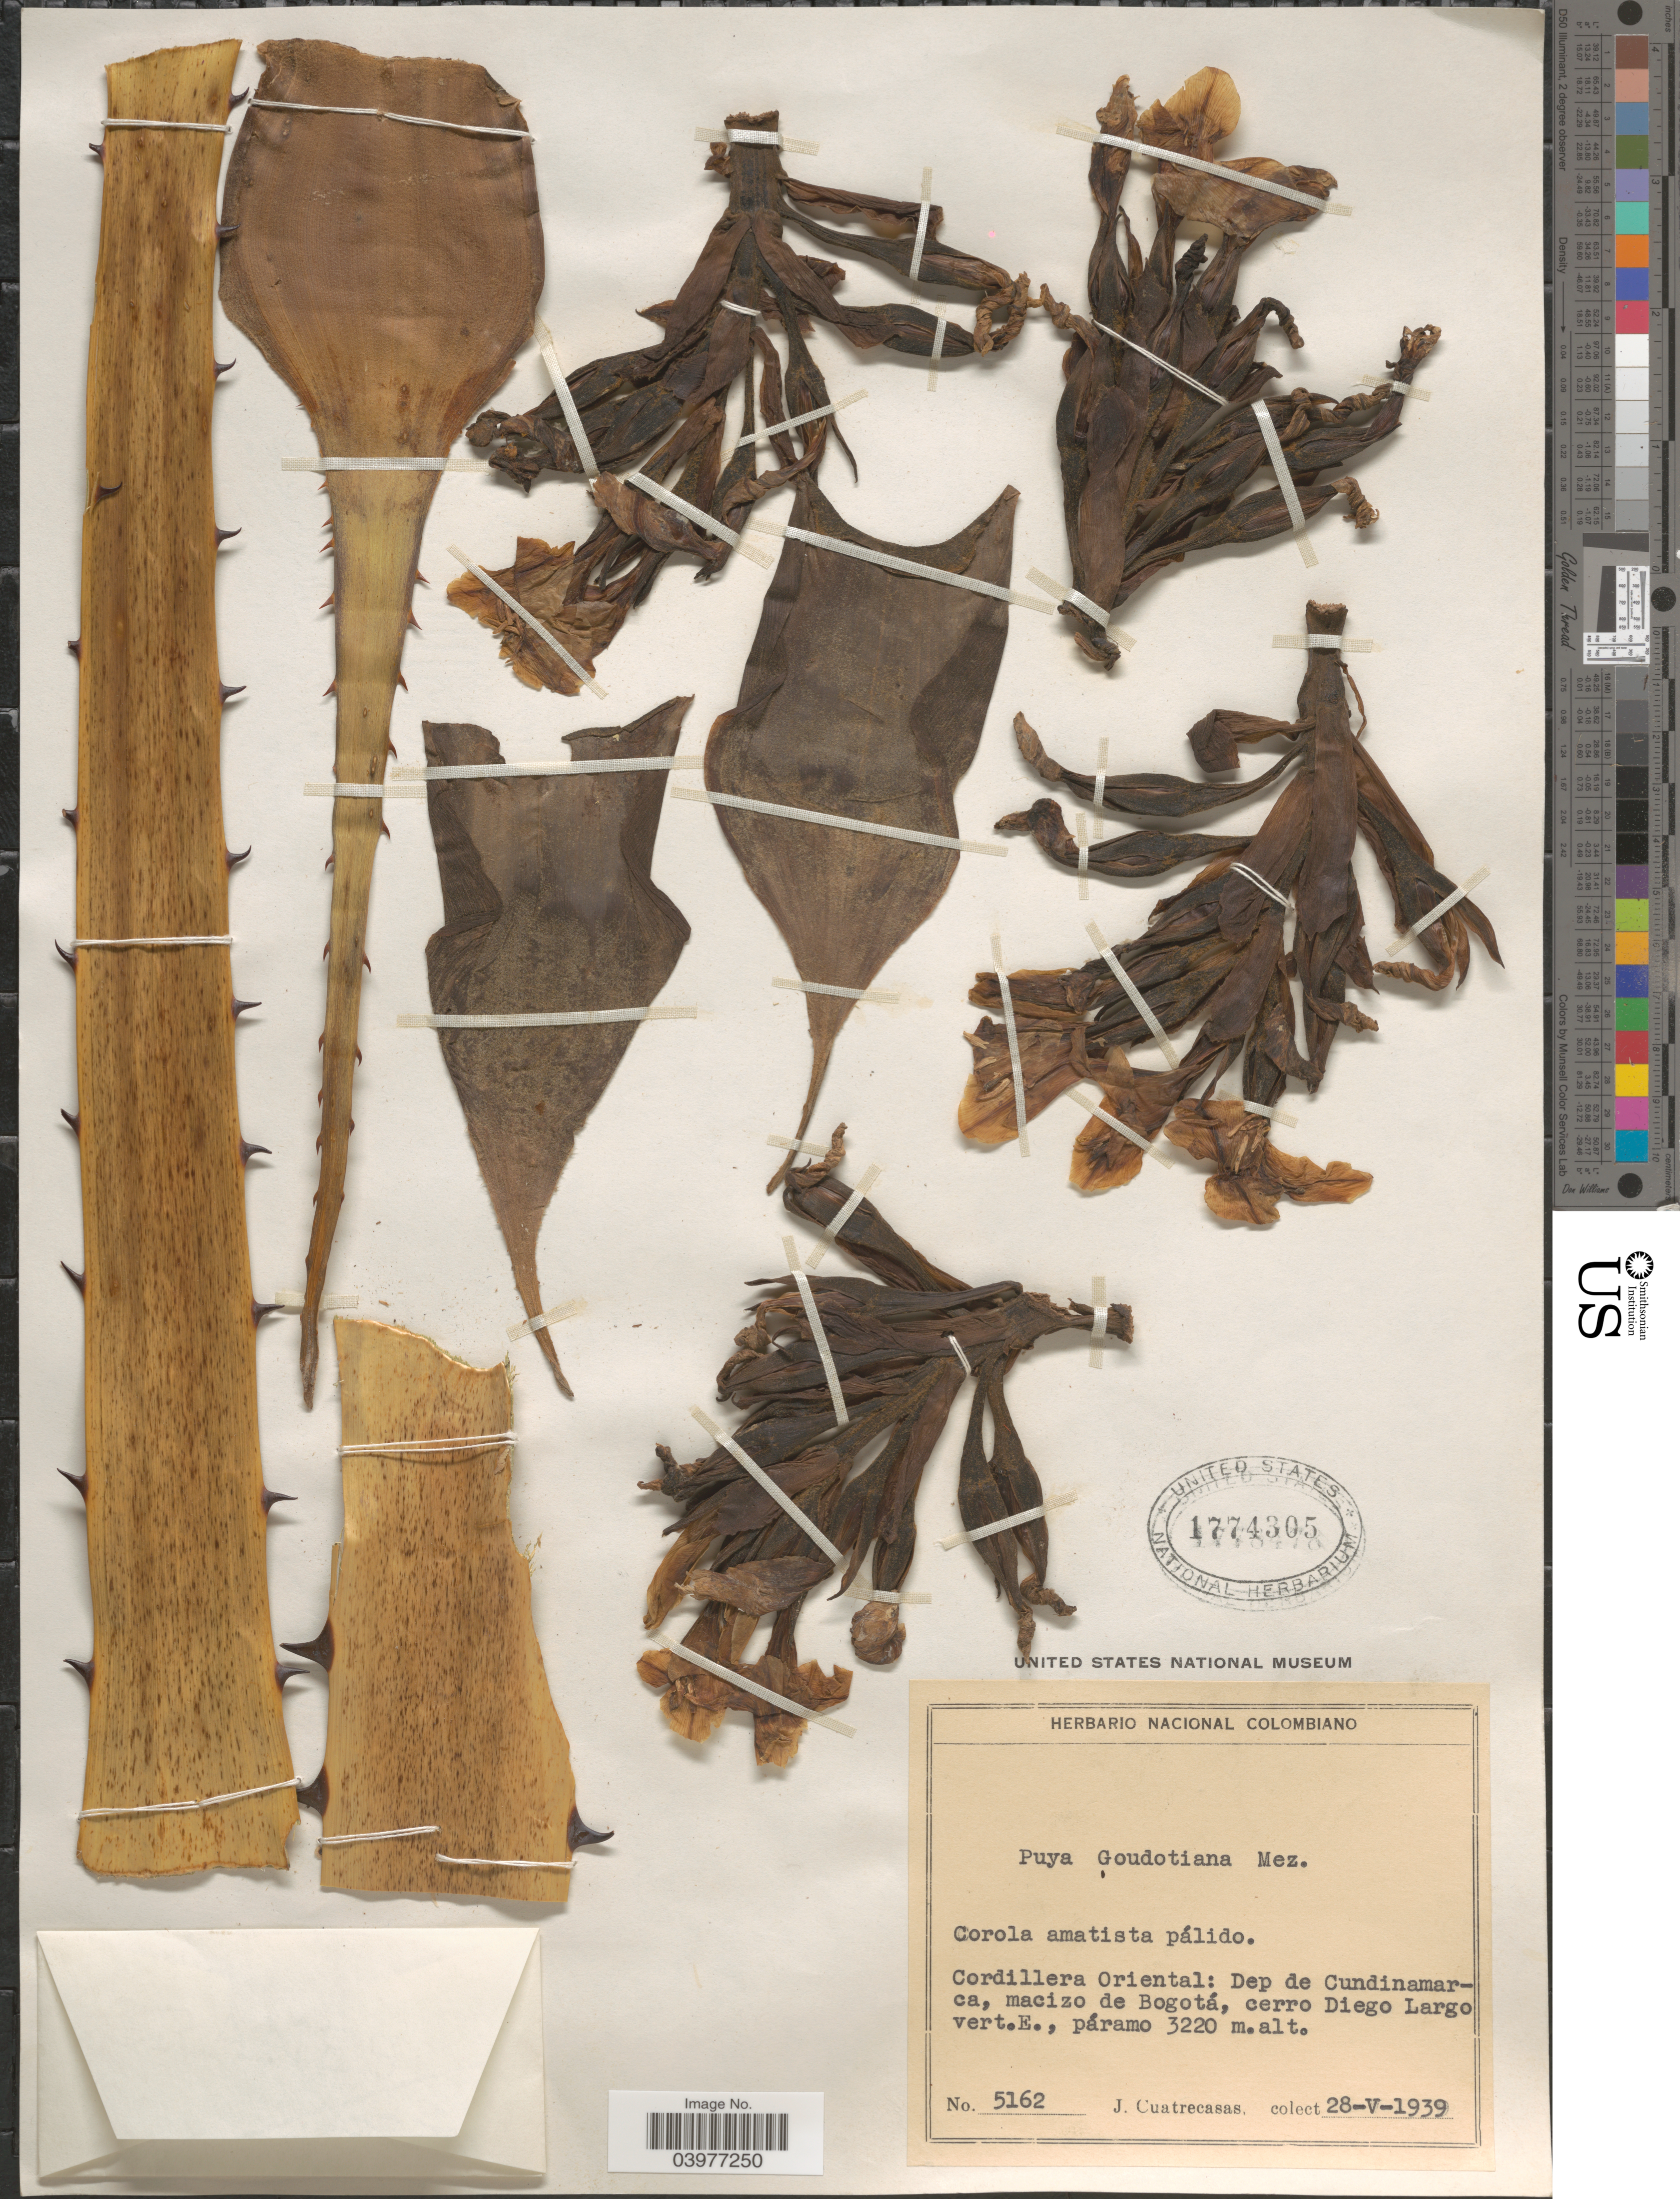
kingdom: Plantae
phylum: Tracheophyta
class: Liliopsida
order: Poales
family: Bromeliaceae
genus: Puya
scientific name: Puya goudotiana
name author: Mez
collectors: J. Cuatrecasas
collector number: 5162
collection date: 1939-05-28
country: Colombia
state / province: Cundinamarca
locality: Cordillera Oriental: Dep de Cundinamarca, macizo de Bogotá, cerro Diego Largo vert. E., páramo.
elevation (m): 3220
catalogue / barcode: US 1774305